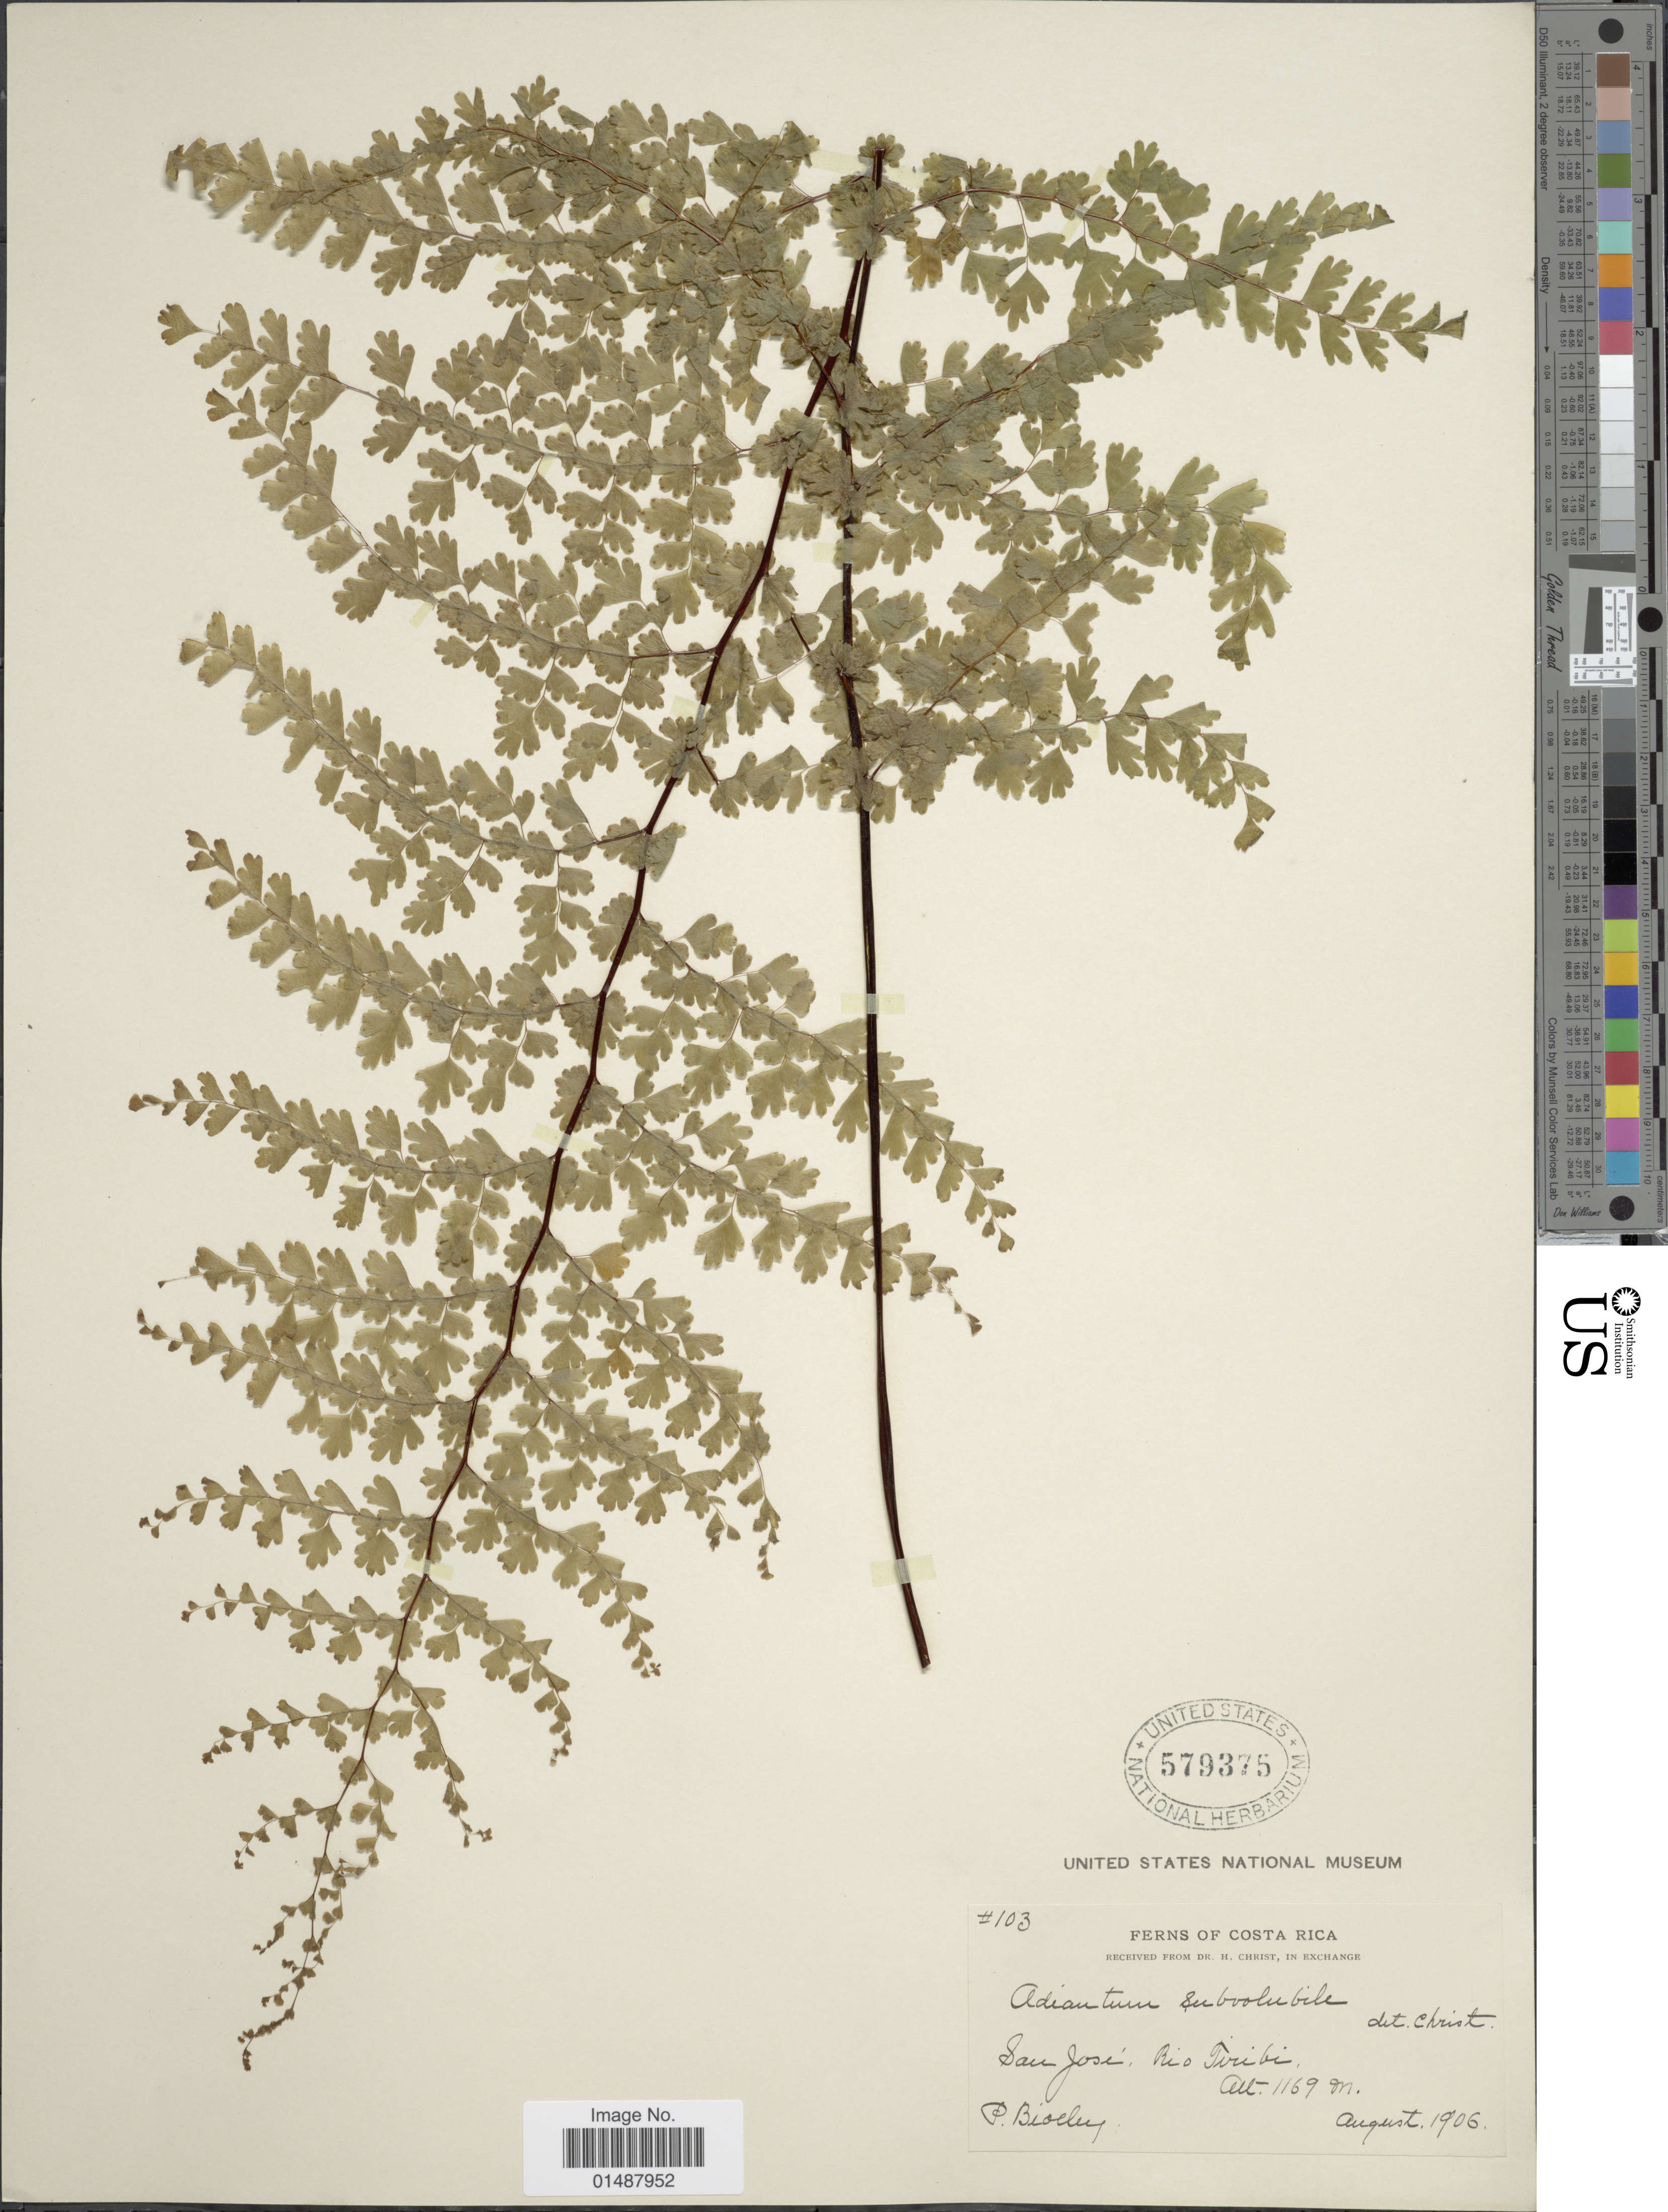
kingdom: Plantae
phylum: Tracheophyta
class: Polypodiopsida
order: Polypodiales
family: Pteridaceae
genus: Adiantum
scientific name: Adiantum concinnum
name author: Humb. & Bonpl. ex Willd.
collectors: P. Biolley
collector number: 103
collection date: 1906-08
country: Costa Rica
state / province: San José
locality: Rio Tiribi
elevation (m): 1169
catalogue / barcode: US 579375